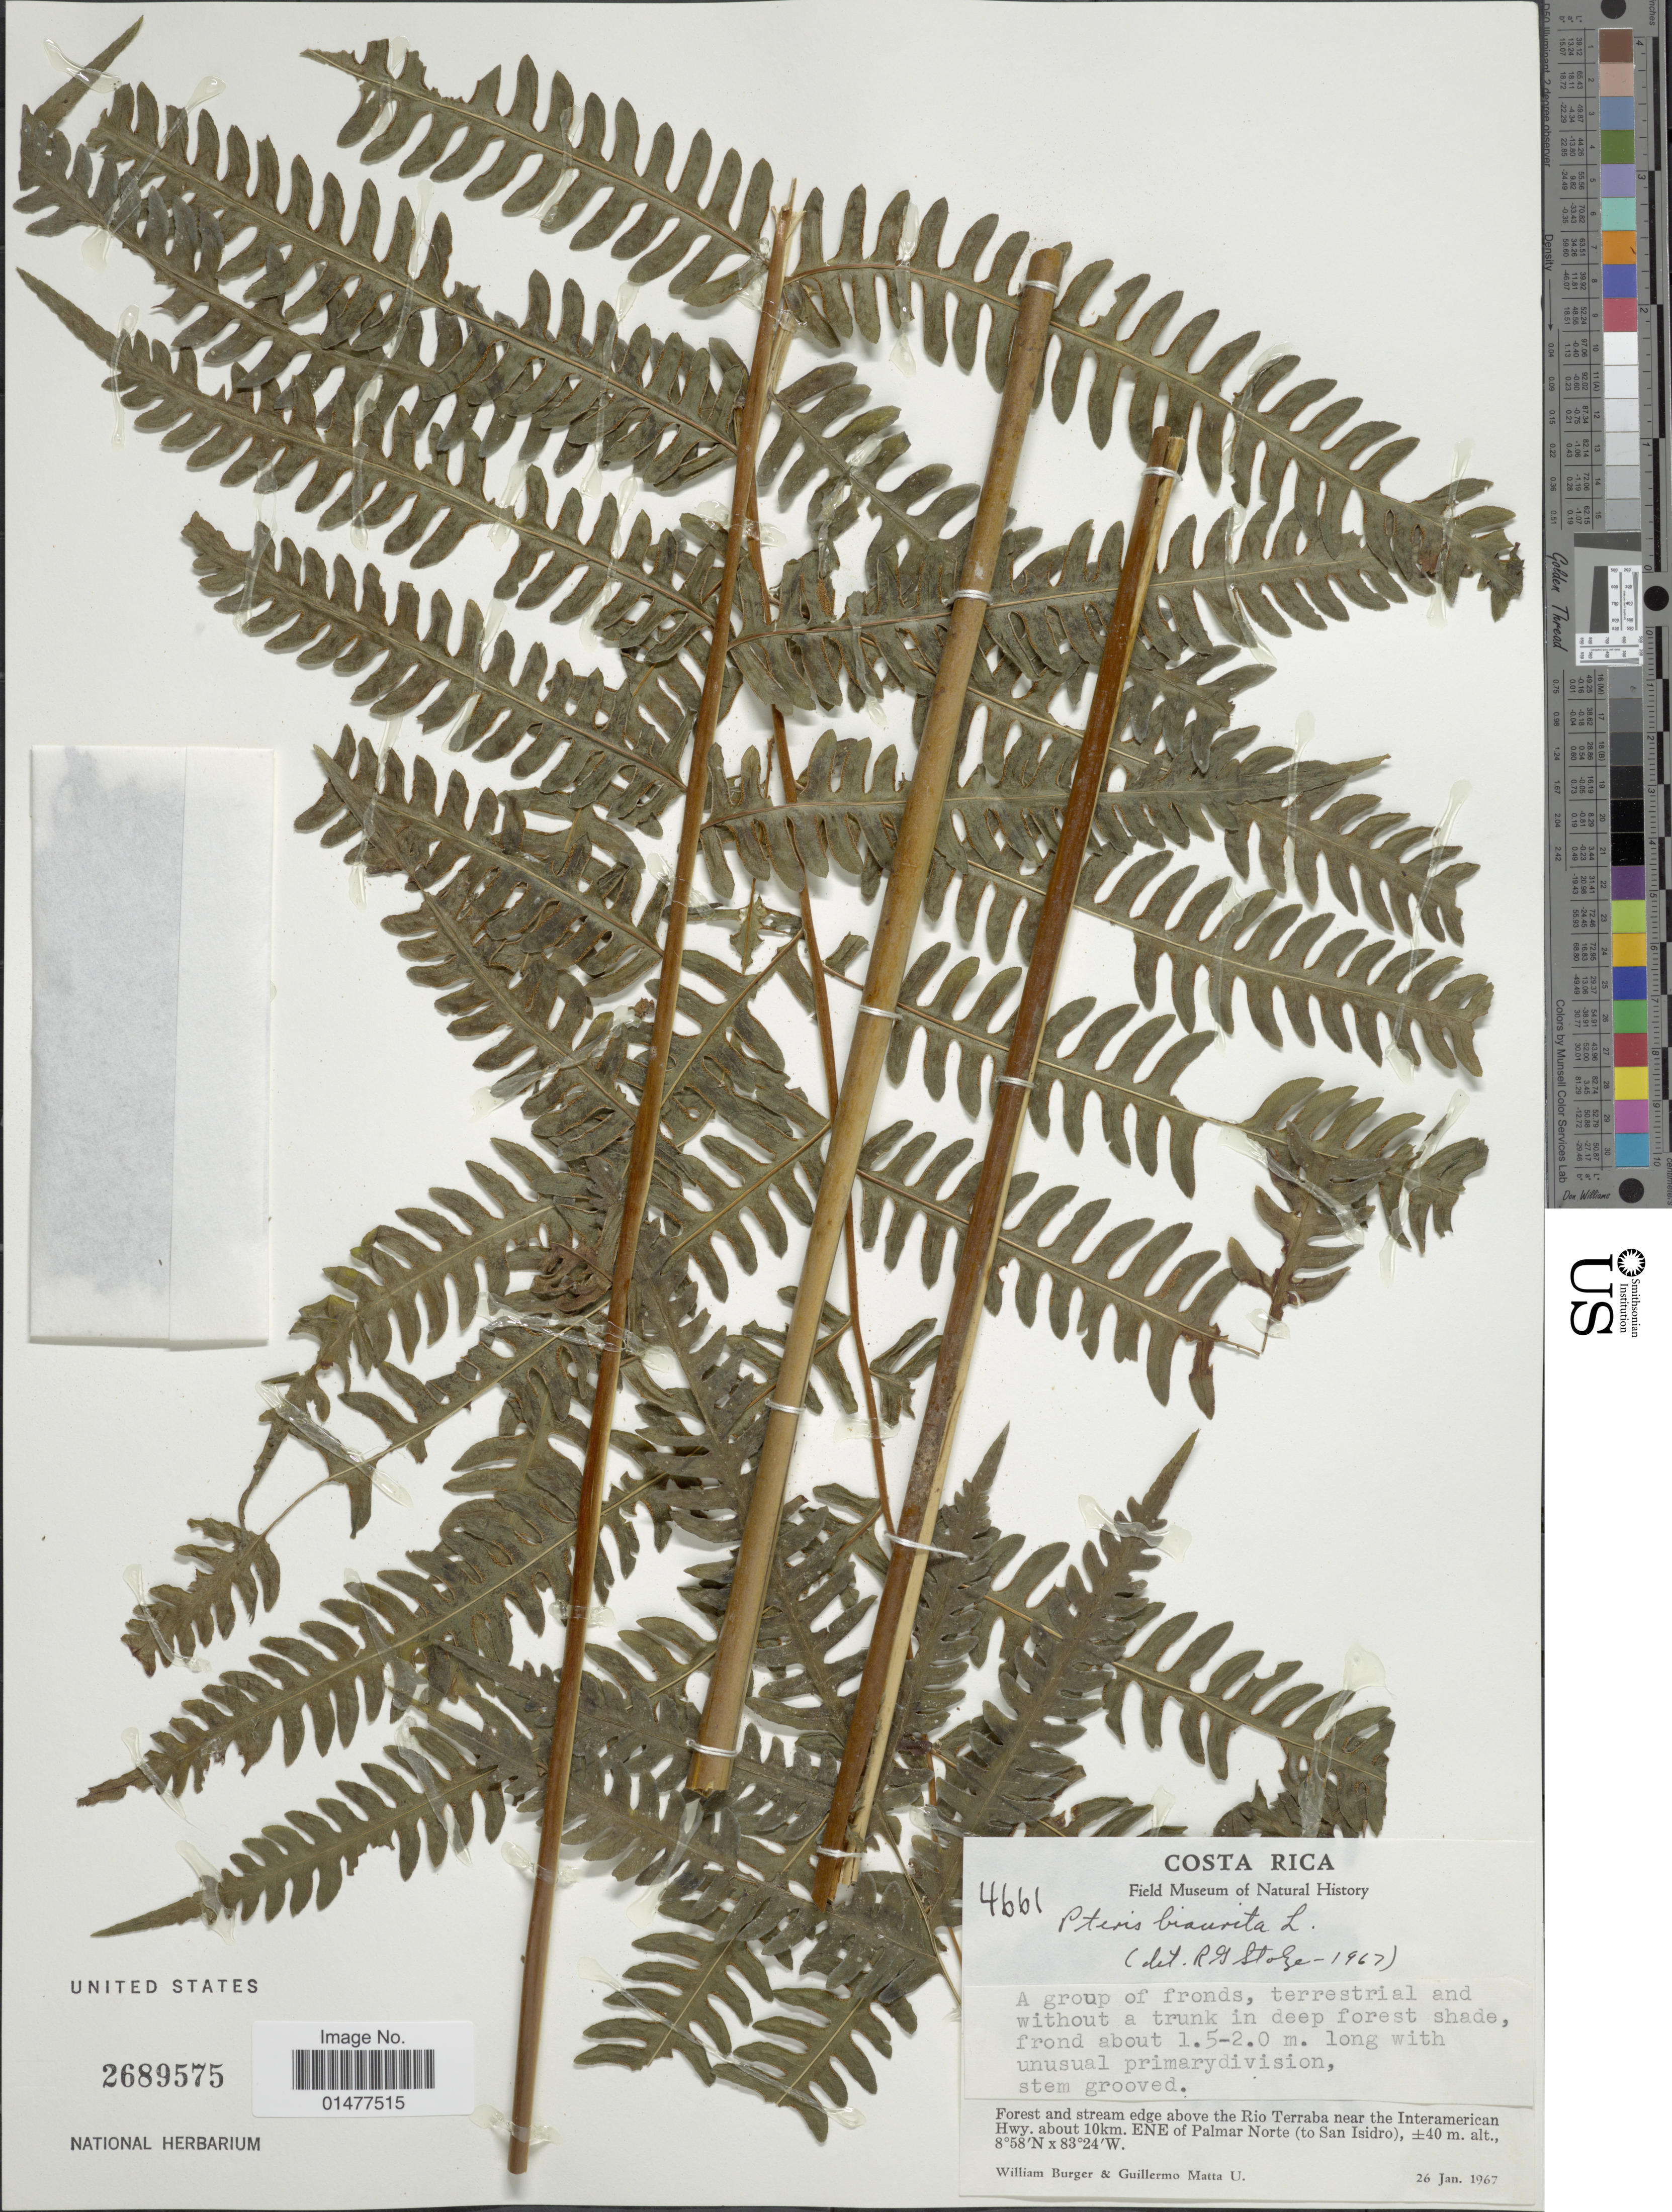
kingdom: Plantae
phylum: Tracheophyta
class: Polypodiopsida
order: Polypodiales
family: Pteridaceae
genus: Pteris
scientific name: Pteris biaurita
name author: L.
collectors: W. Burger & G. Matta U.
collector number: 4661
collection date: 1967-01-26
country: Costa Rica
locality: Forest and stream edge above the Rio Terraba near the Interamerican Hwy. about 10 km. ENE of Palmar Norte ( to San Isidoro).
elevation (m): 40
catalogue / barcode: US 2689575